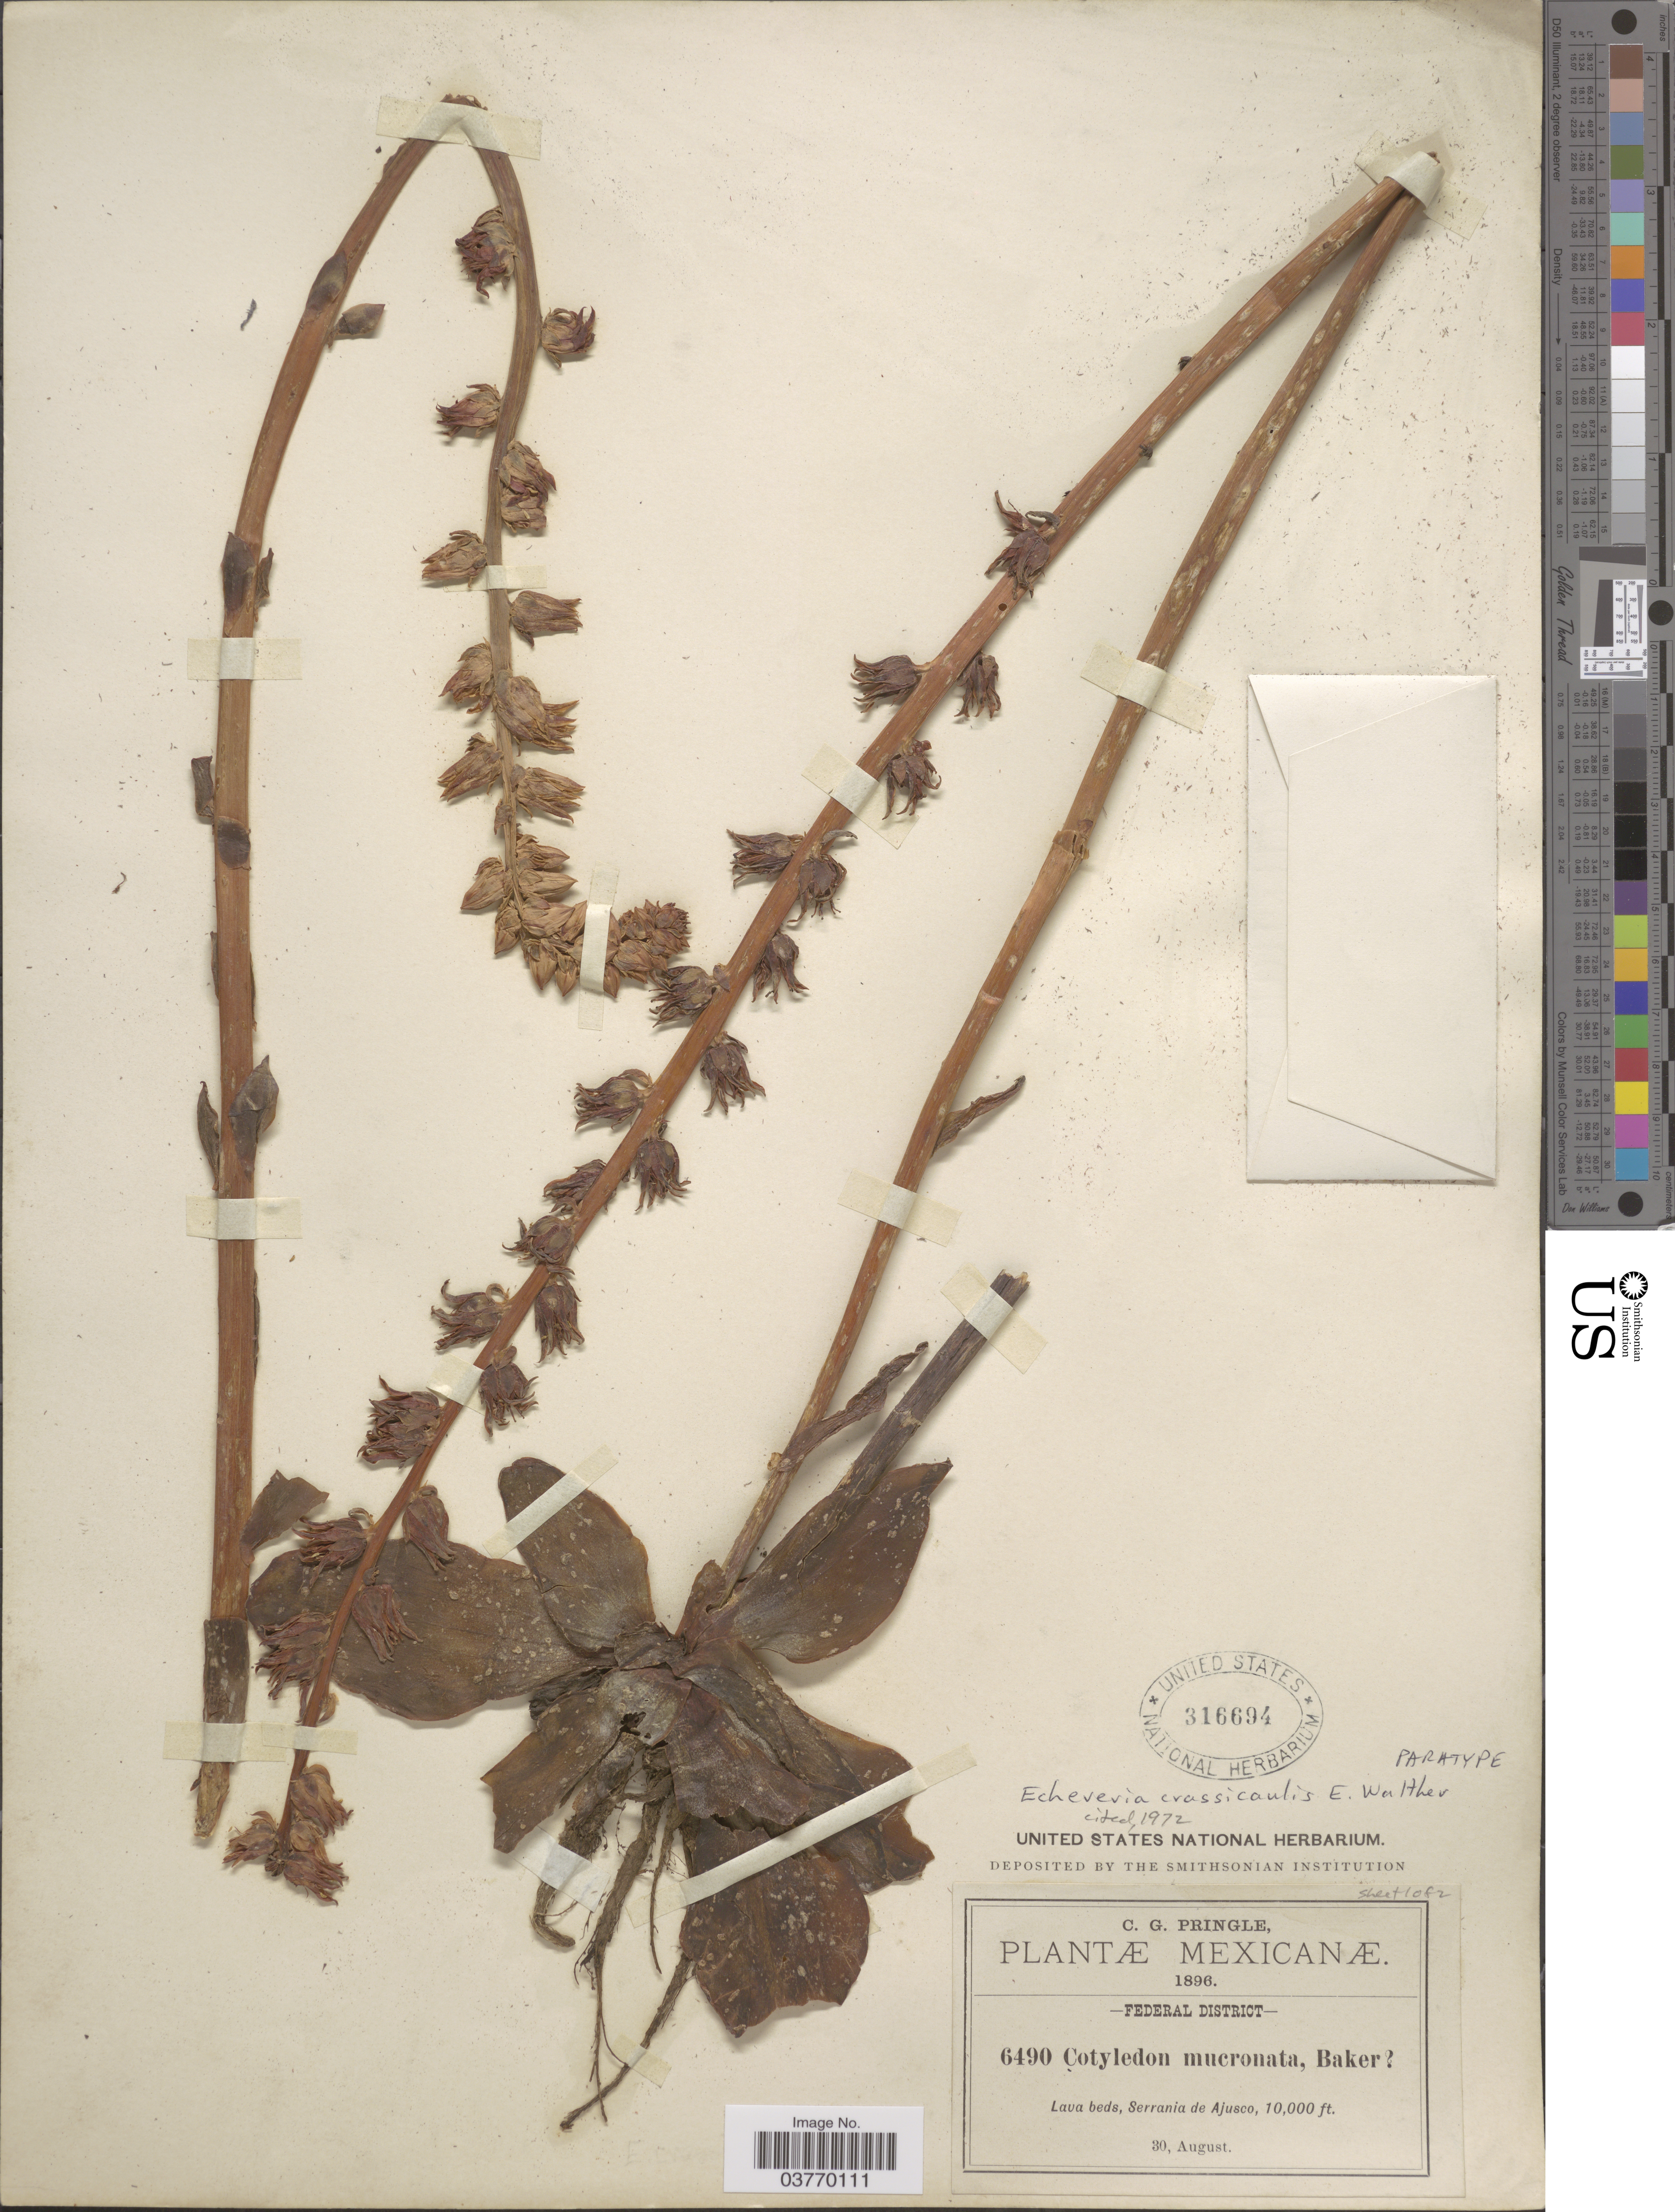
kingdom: Plantae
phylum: Tracheophyta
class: Magnoliopsida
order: Saxifragales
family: Crassulaceae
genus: Echeveria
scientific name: Echeveria crassicaulis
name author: E. Walther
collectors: C. G. Pringle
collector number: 6490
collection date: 1896-08-30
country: Mexico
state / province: Distrito Federal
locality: Lava beds, Serrania de Ajusco.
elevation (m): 3048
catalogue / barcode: US 316694